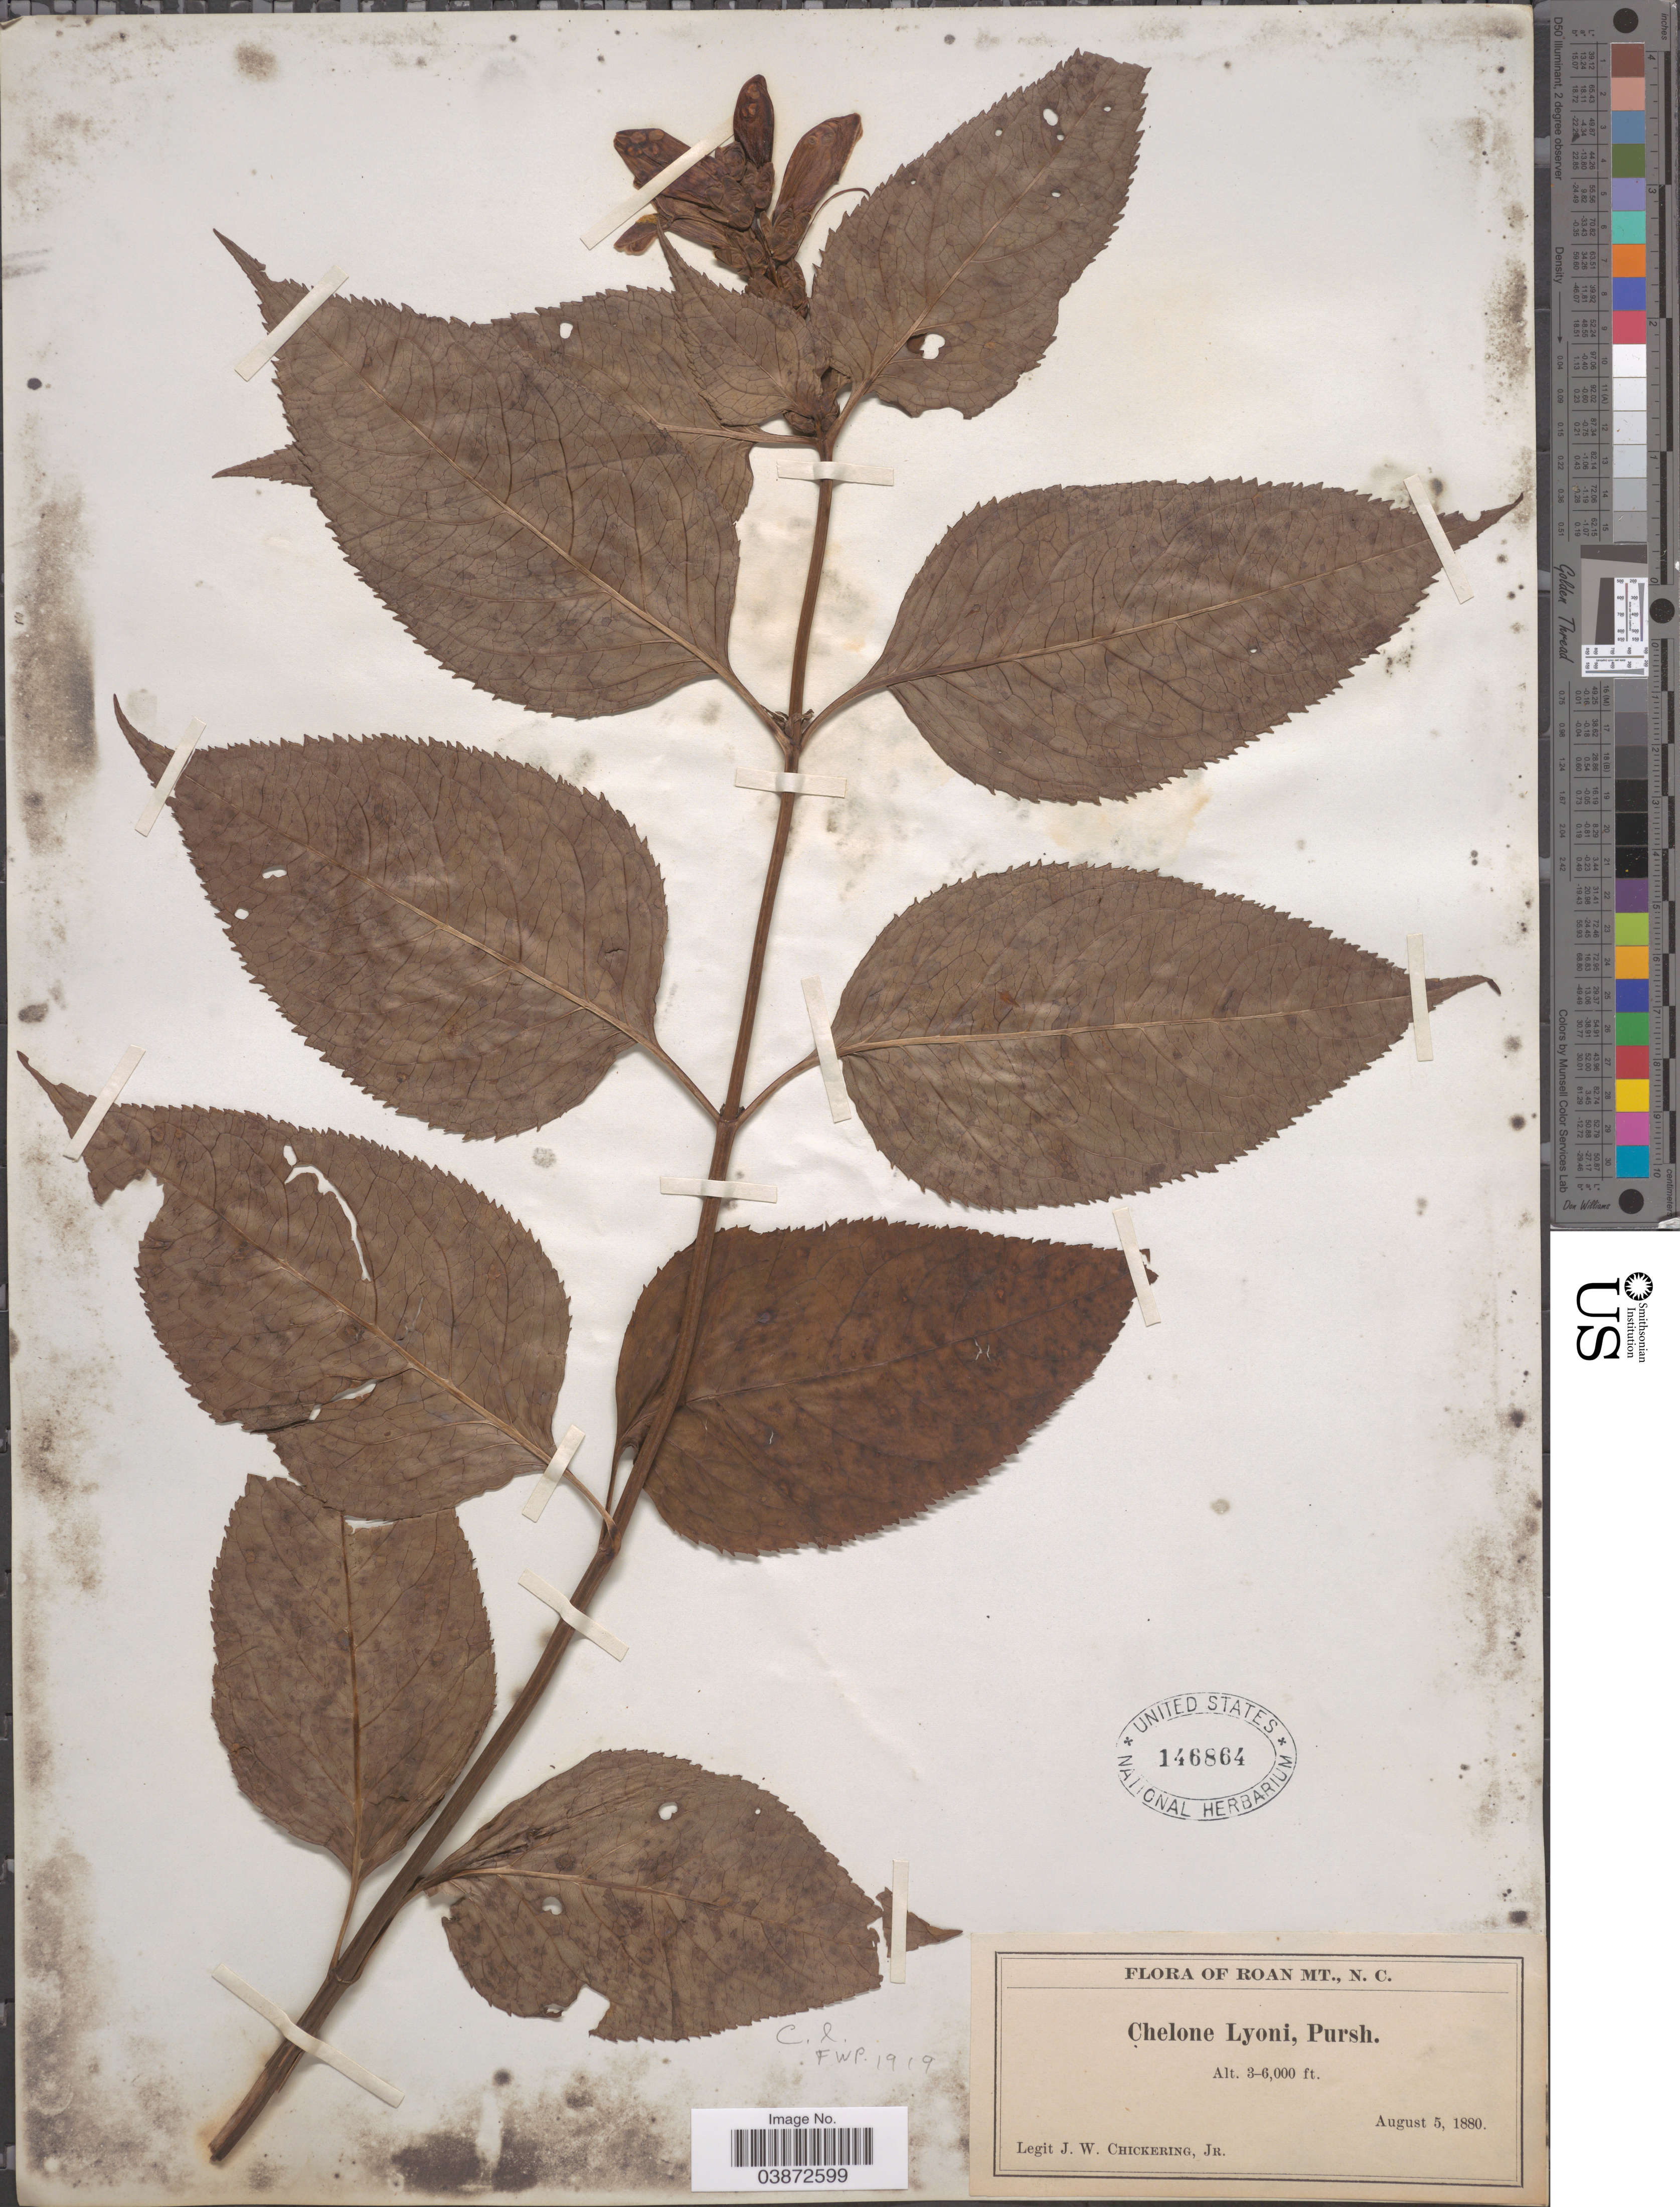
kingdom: Plantae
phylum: Tracheophyta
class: Magnoliopsida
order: Lamiales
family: Plantaginaceae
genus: Chelone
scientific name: Chelone lyonii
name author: Pursh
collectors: J. W. Chickering Jr.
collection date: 1880-08-05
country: United States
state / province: North Carolina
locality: Roan Mt.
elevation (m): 914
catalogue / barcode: US 146864